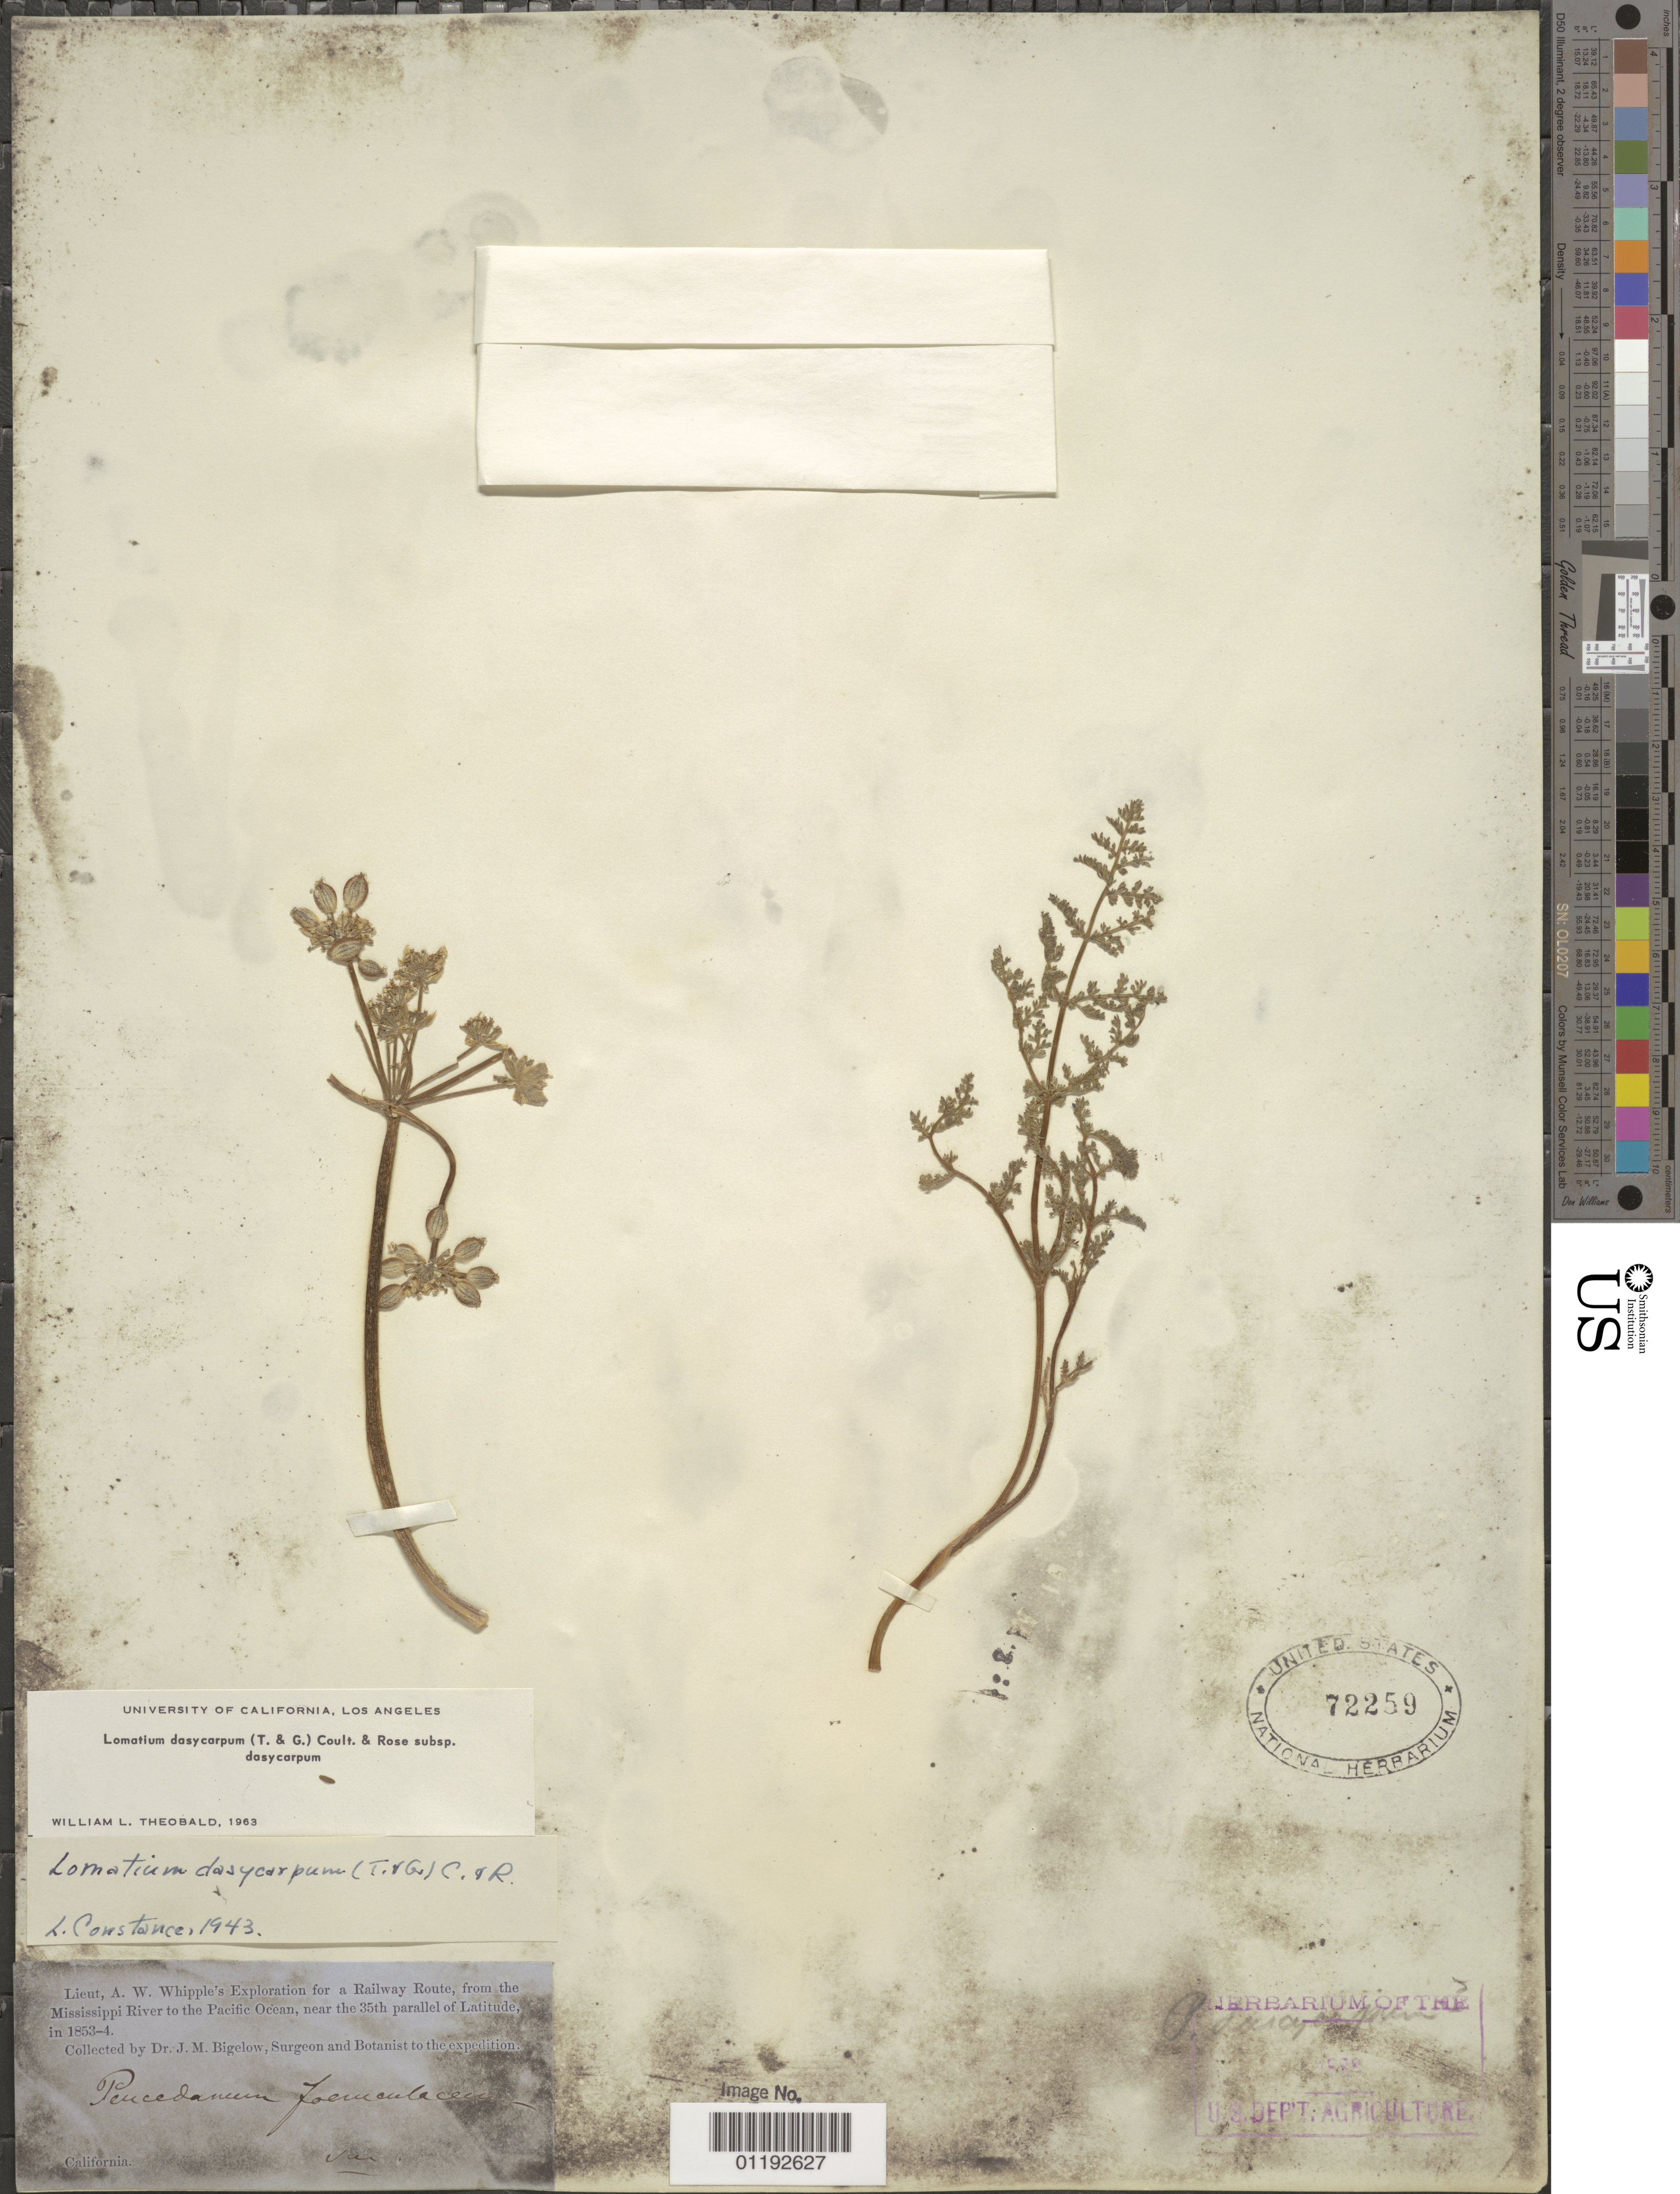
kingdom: Plantae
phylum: Tracheophyta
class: Magnoliopsida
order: Apiales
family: Apiaceae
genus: Lomatium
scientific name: Lomatium dasycarpum subsp. dasycarpum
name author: (Torr.) J.M. Coult. & Rose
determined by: Theobald, W. L., (LA), University of California - Los Angeles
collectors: J. M. Bigelow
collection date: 1853/1854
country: United States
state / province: California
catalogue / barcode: US 72259